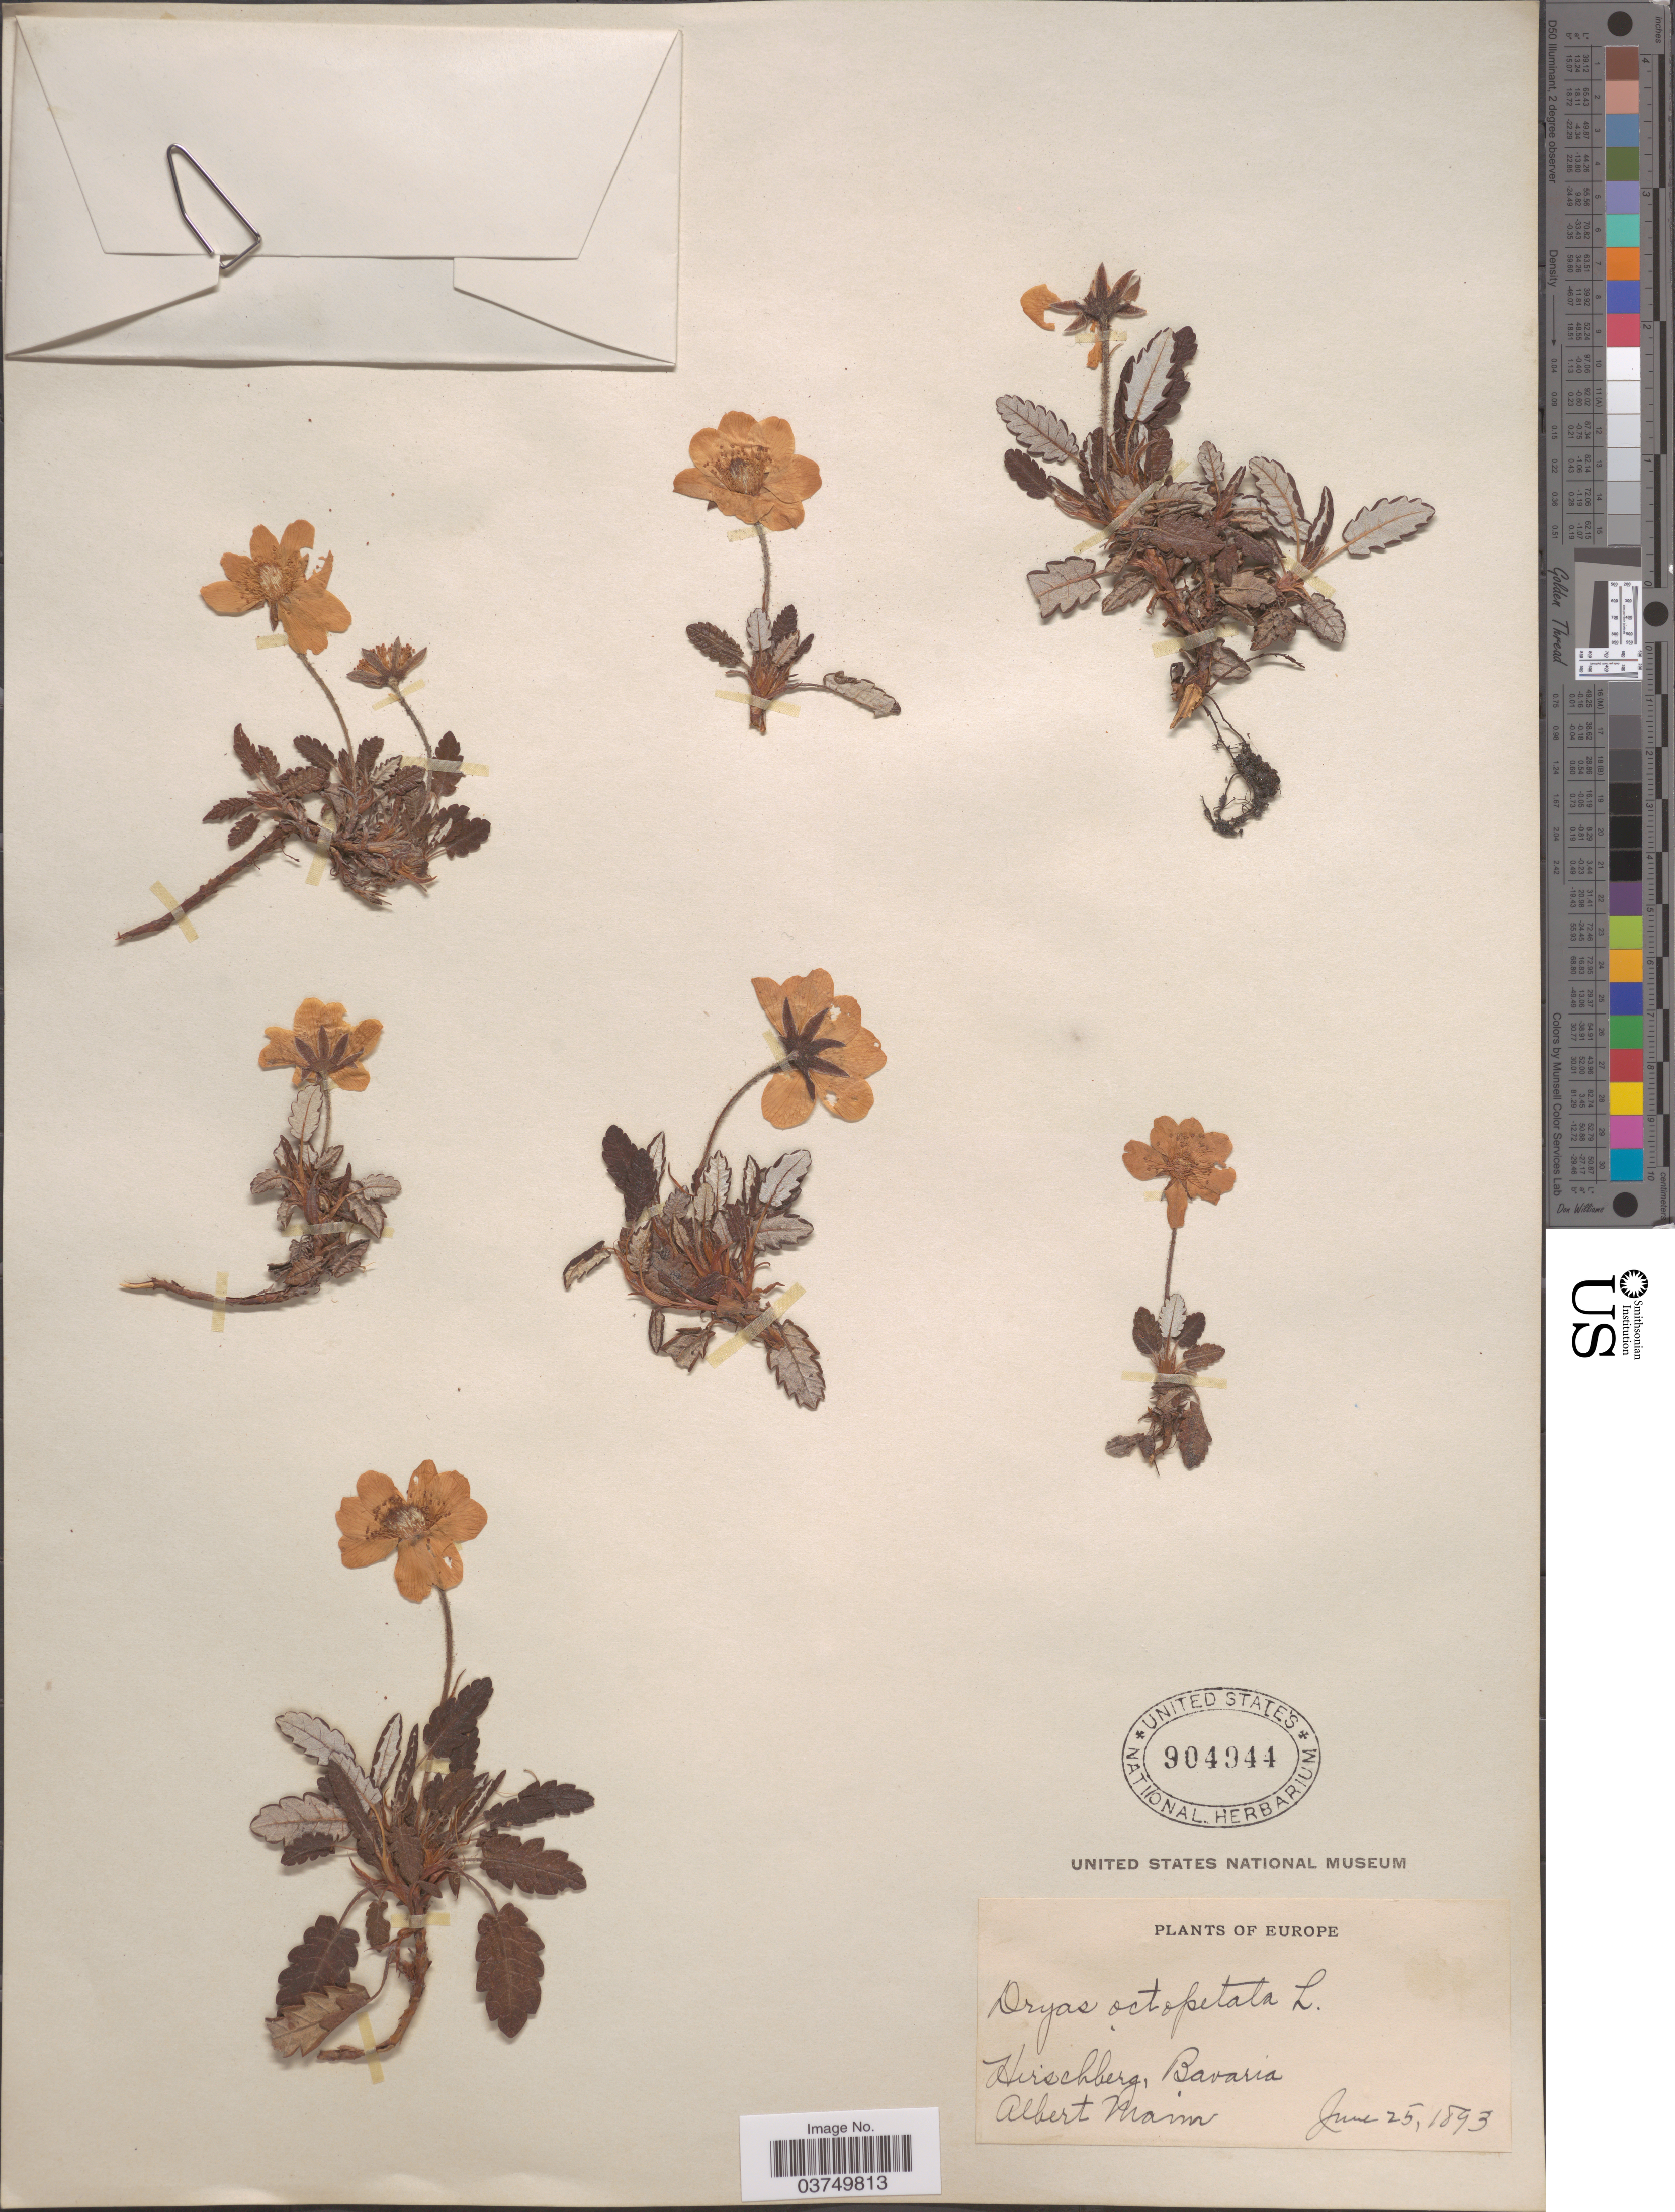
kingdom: Plantae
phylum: Tracheophyta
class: Magnoliopsida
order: Rosales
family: Rosaceae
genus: Dryas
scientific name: Dryas octopetala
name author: L.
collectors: A. Mann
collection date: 1893-06-25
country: Germany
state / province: Bayern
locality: Hirschberg, Bavaria.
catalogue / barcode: US 904944